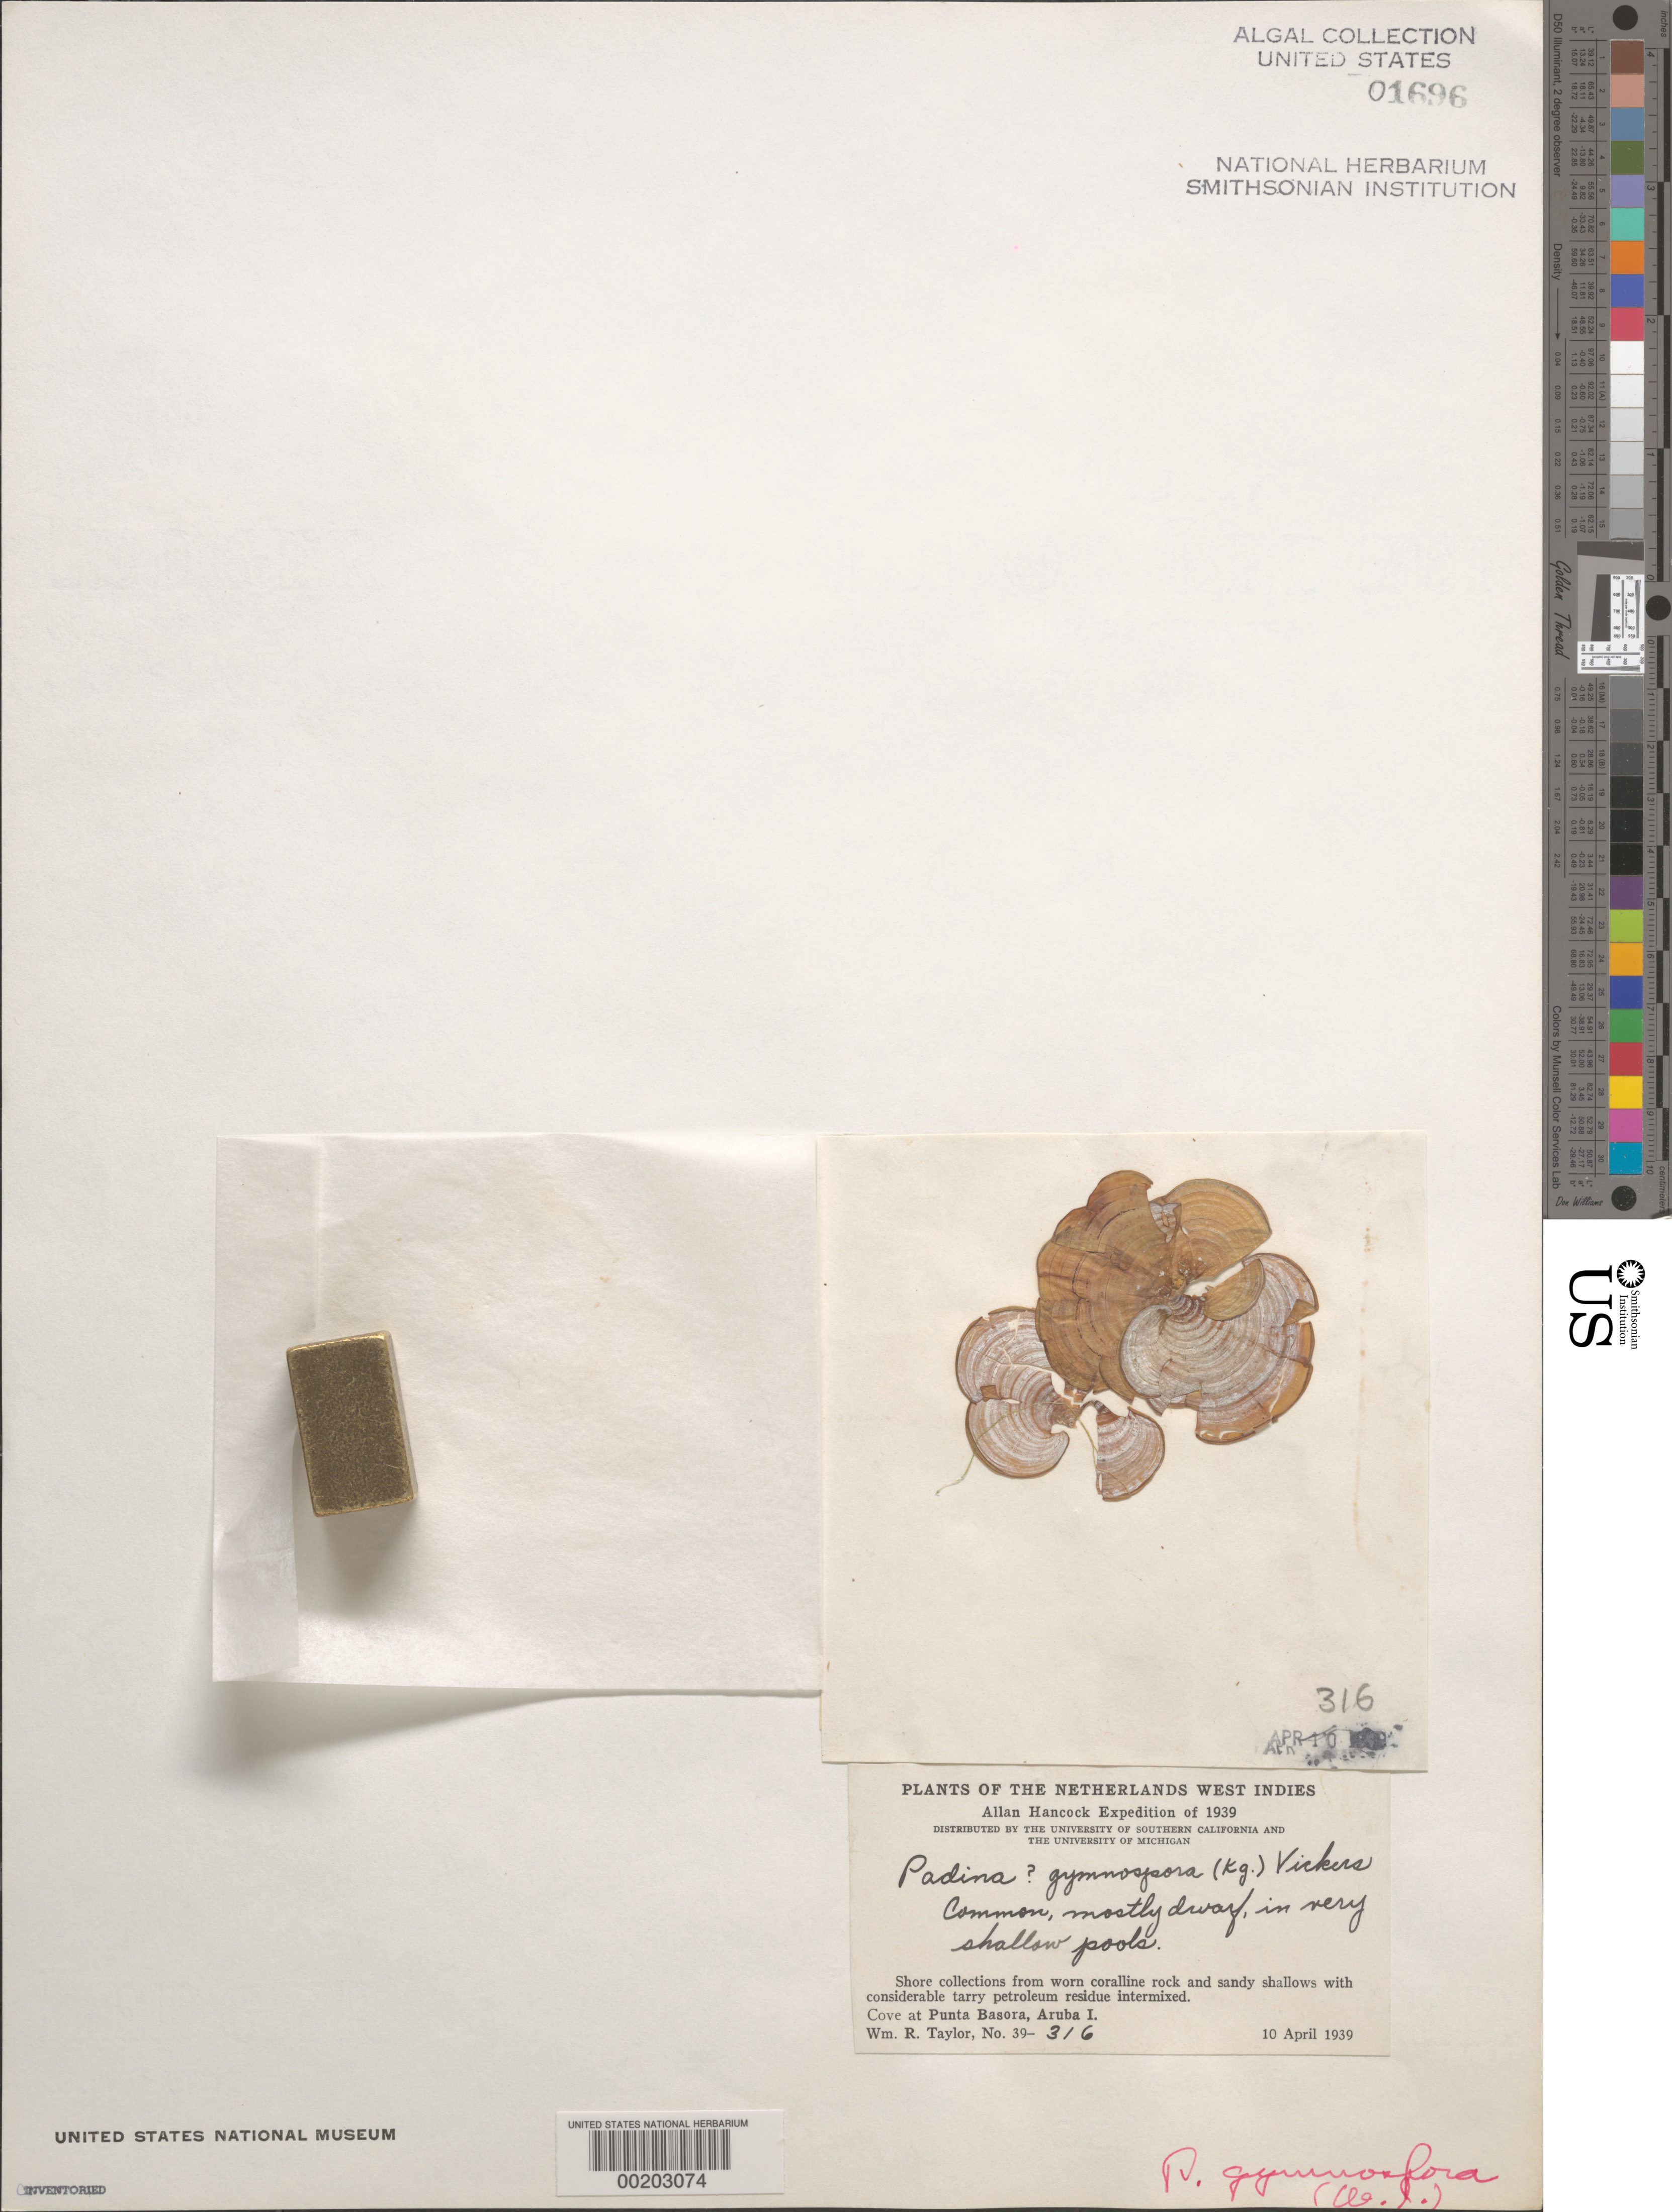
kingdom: Chromista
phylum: Ochrophyta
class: Phaeophyceae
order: Dictyotales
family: Dictyotaceae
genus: Padina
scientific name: Padina gymnospora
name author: (Kütz.) O.G. Sond.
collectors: W. R. Taylor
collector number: WRT 39-316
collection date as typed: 10 Apr 1939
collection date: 1939-04-10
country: Aruba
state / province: ABC Islands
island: Aruba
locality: Cove at Punta Basora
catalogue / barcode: US 1696